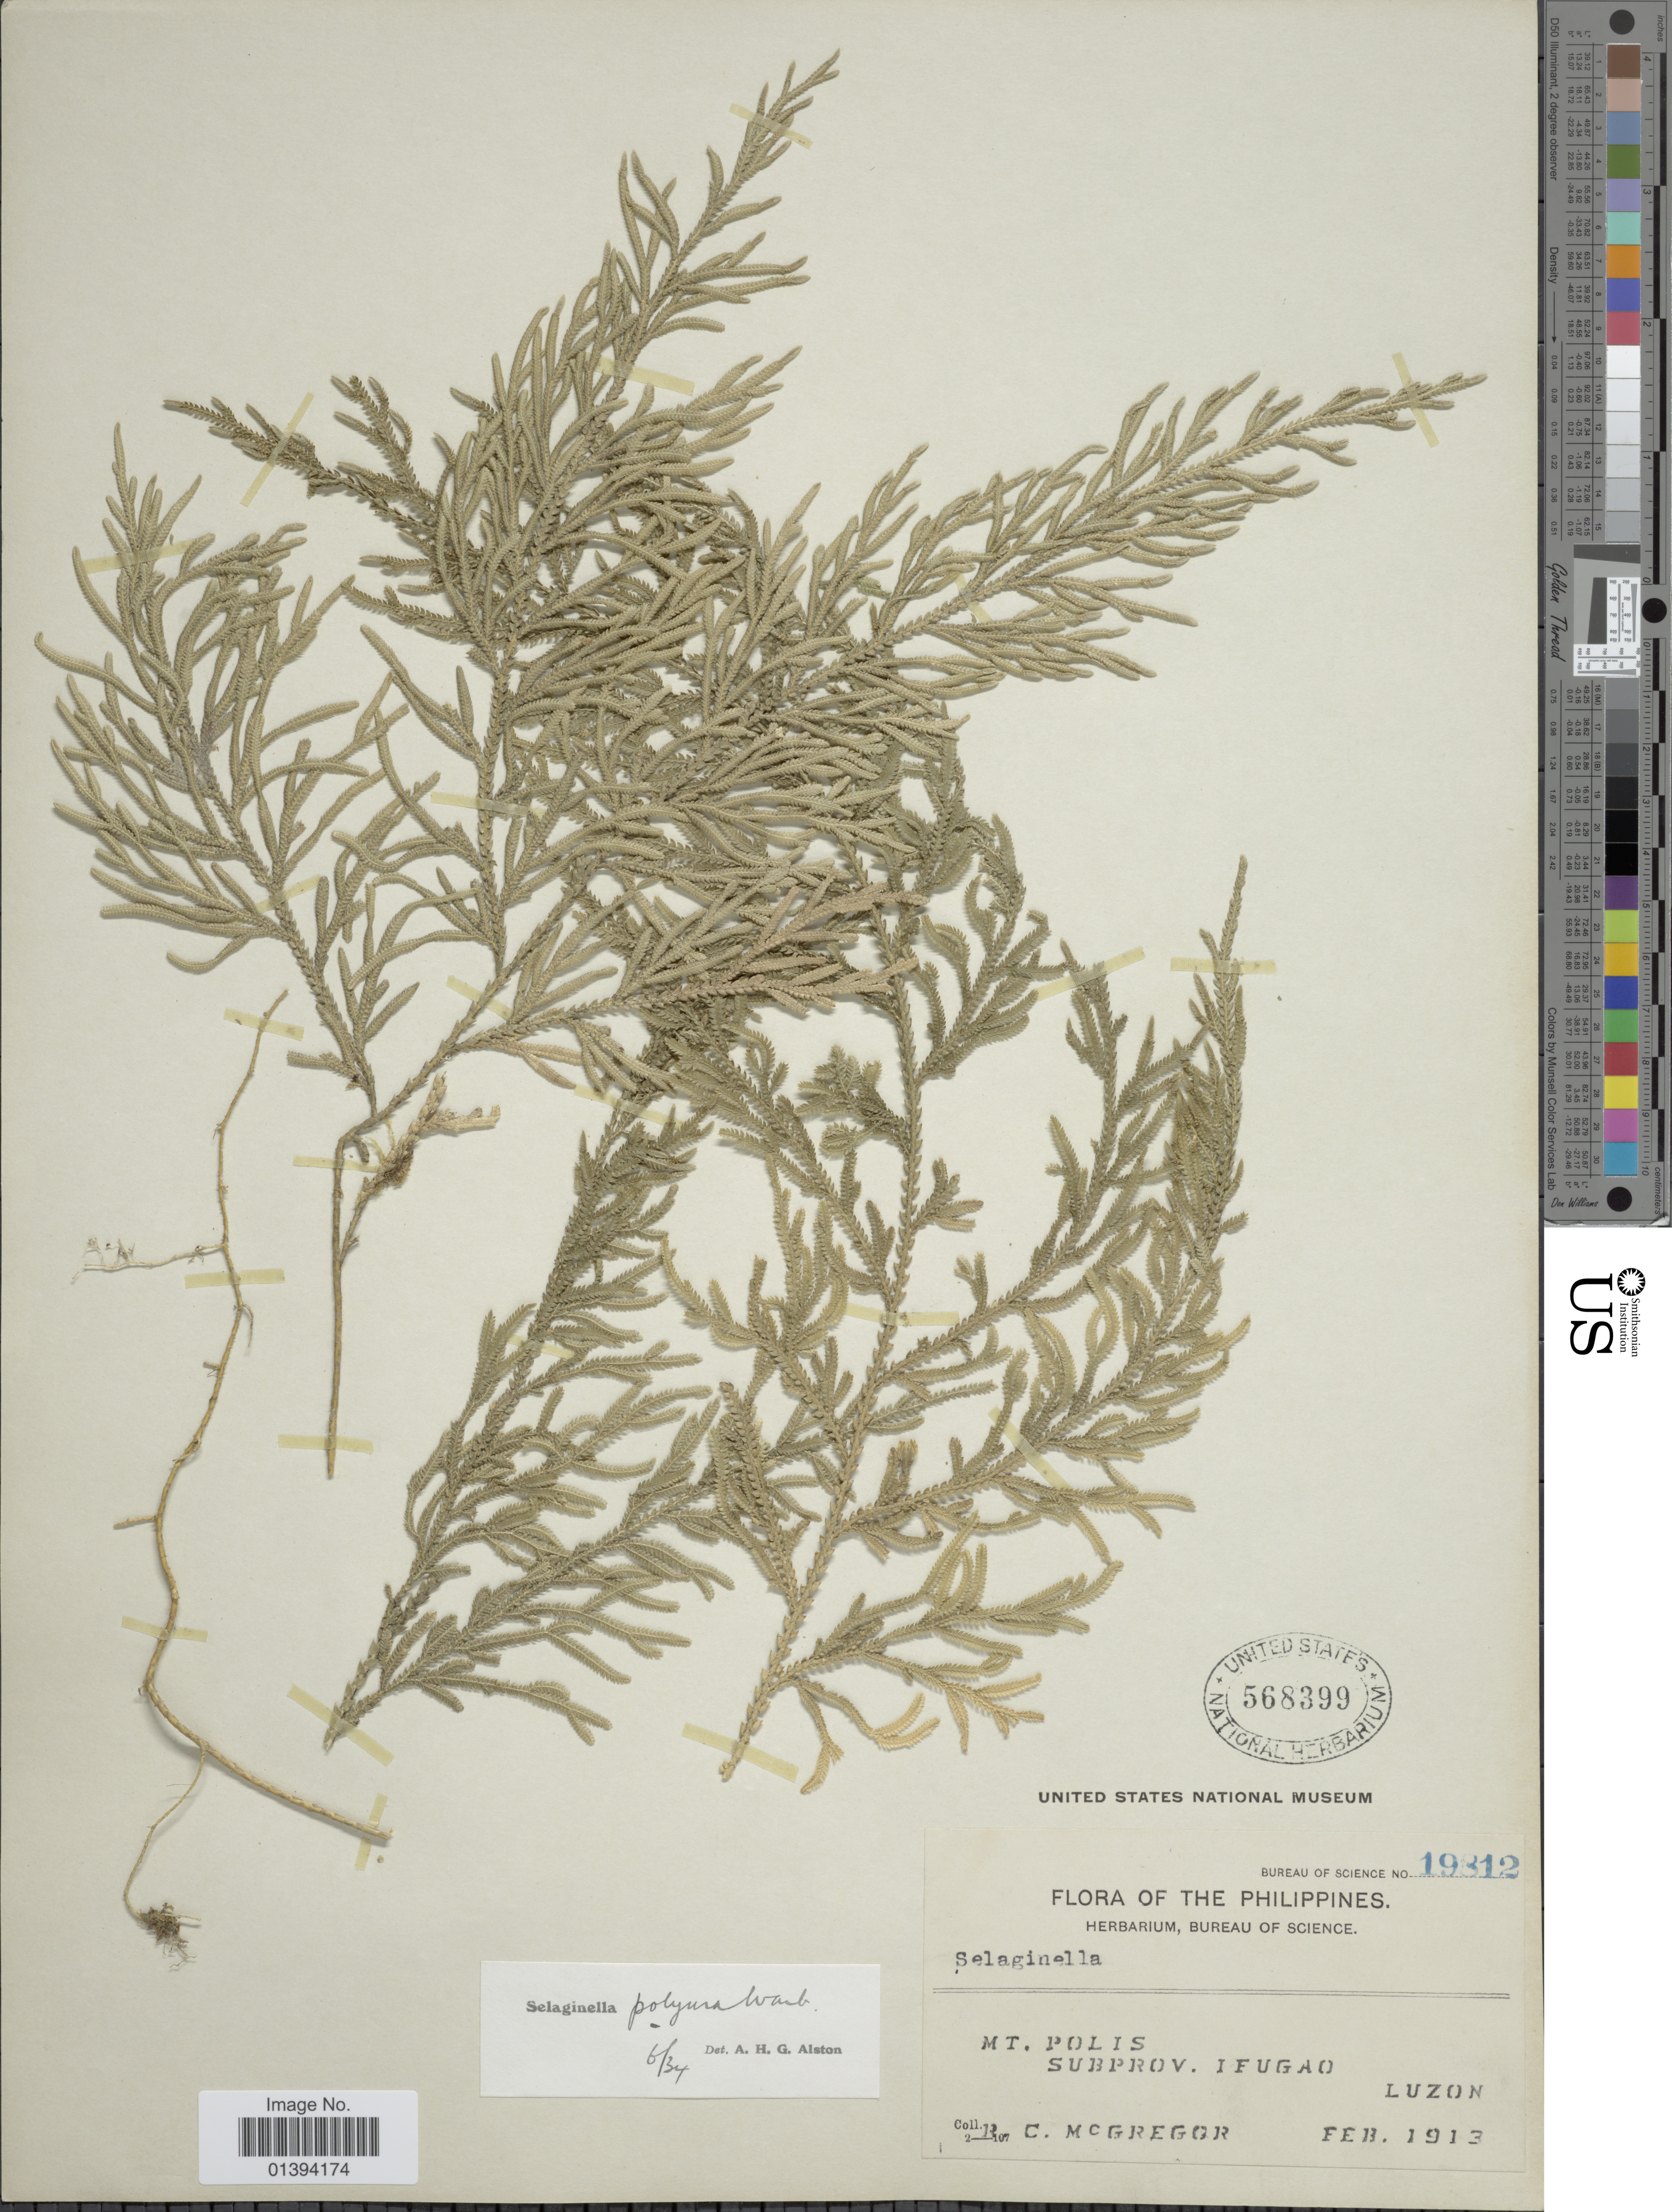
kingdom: Plantae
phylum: Tracheophyta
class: Lycopodiopsida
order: Selaginellales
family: Selaginellaceae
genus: Selaginella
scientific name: Selaginella polyura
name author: Warb.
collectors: R. C. McGregor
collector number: Bureau of Science 19812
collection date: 1913-02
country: Philippines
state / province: Central Luzon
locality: Mt. Polis, Subprov. Ifugao, Luzon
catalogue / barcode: US 568399